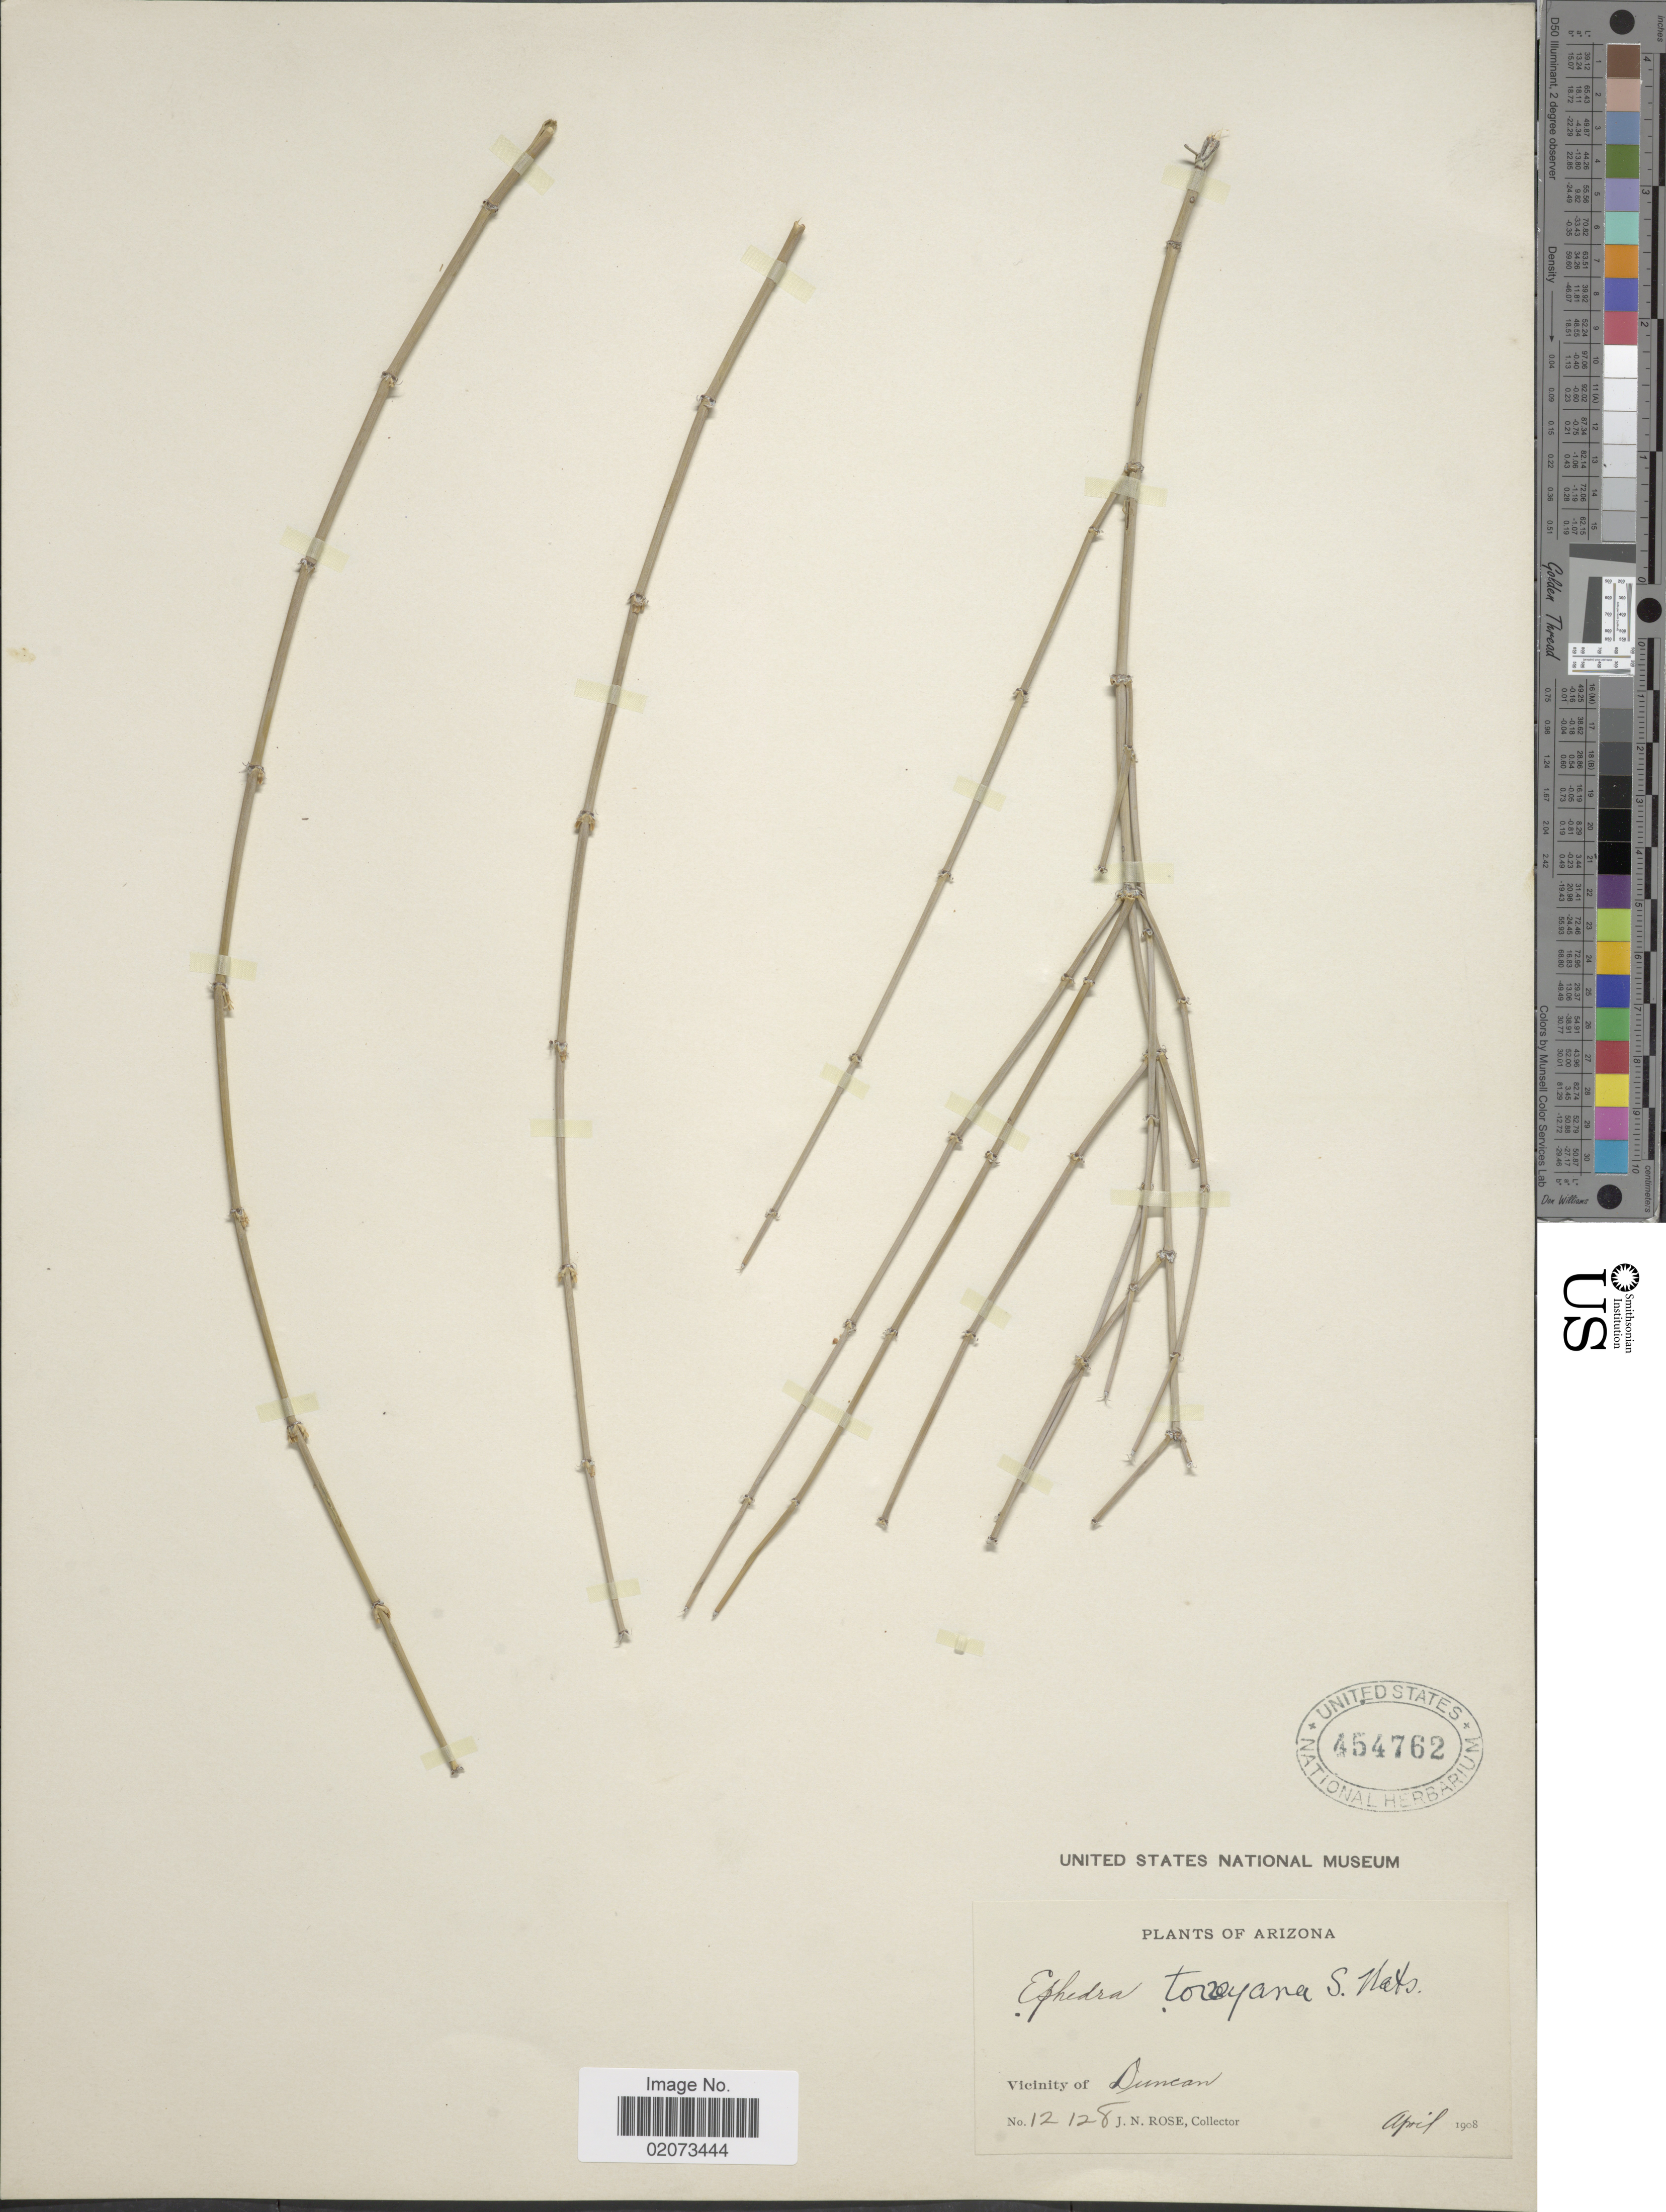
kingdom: Plantae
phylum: Tracheophyta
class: Gnetopsida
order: Ephedrales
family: Ephedraceae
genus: Ephedra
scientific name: Ephedra torreyana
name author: S. Watson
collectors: J. N. Rose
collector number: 12128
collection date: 1908-04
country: United States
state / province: Arizona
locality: Arizona. Vicinity of Duncan.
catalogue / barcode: US 454762